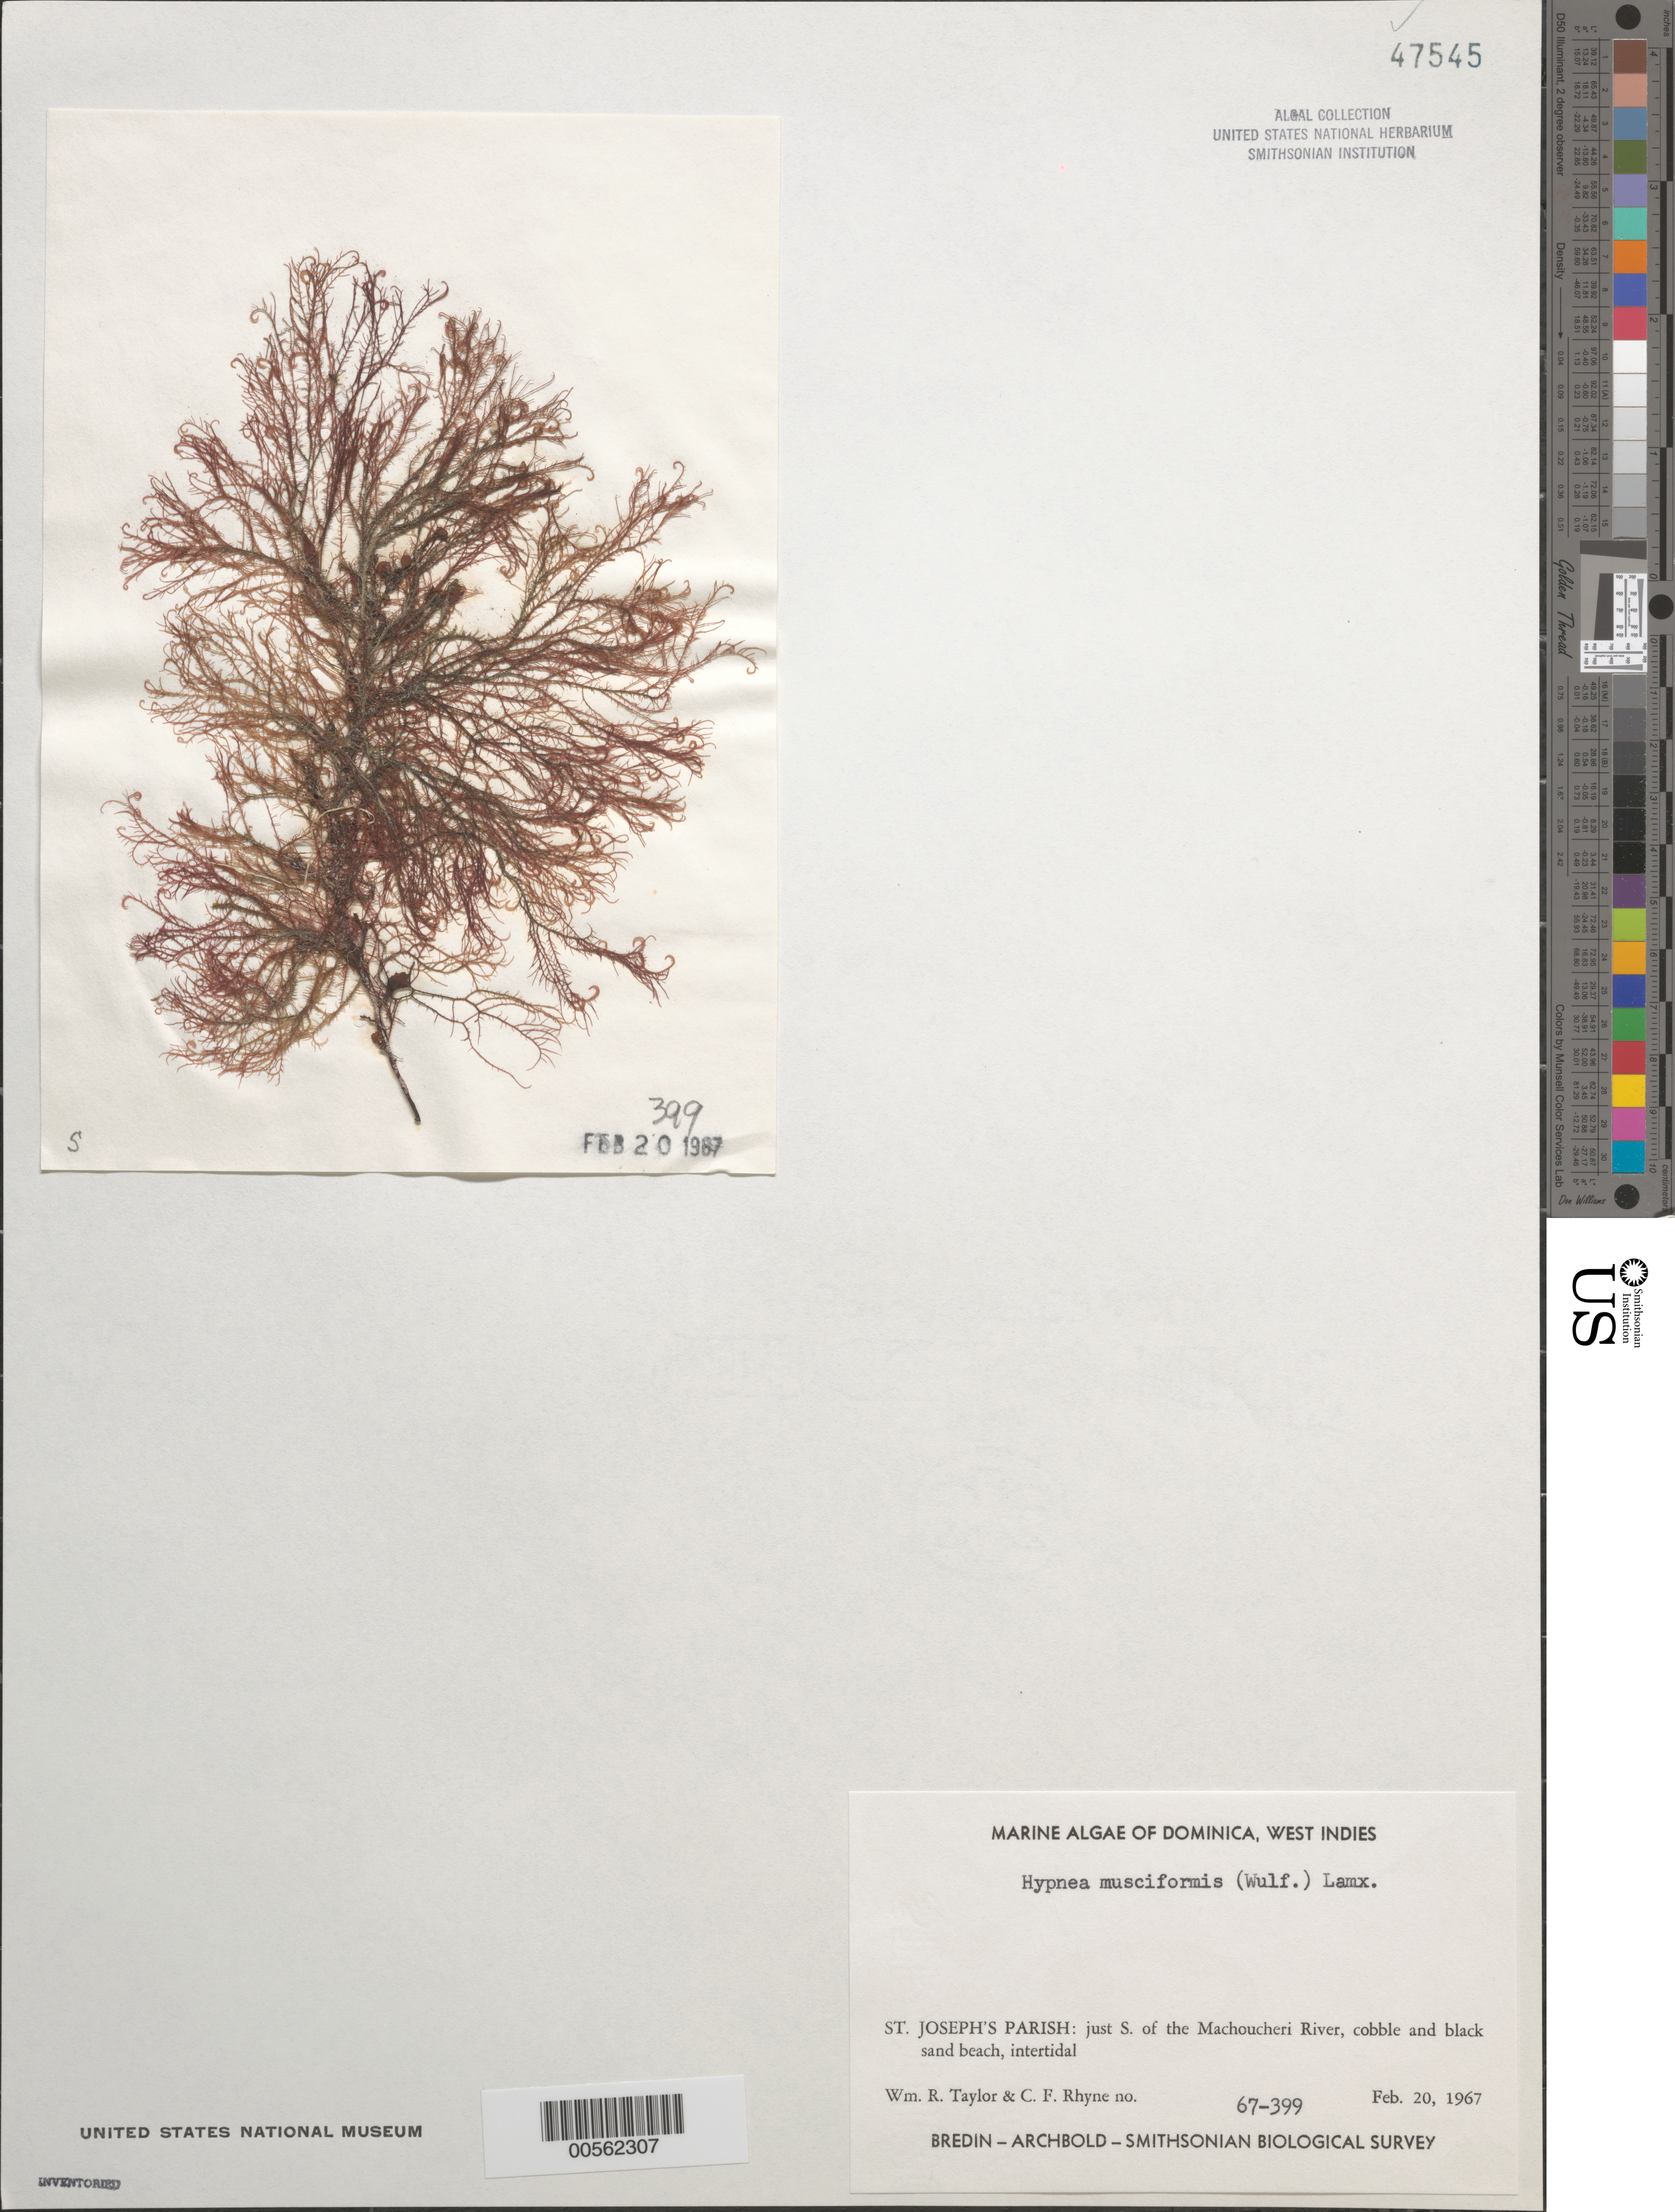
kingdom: Plantae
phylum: Rhodophyta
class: Florideophyceae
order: Gigartinales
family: Cystocloniaceae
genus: Hypnea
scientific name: Hypnea musciformis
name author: (Wulfen) J.V.Lamouroux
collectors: W. R. Taylor & C. Rhyne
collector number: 67-399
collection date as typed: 20 Feb 1967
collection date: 1967-02-20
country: Dominica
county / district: St. Joseph's Parish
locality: Just south of Machoucheri River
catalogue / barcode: US 47545